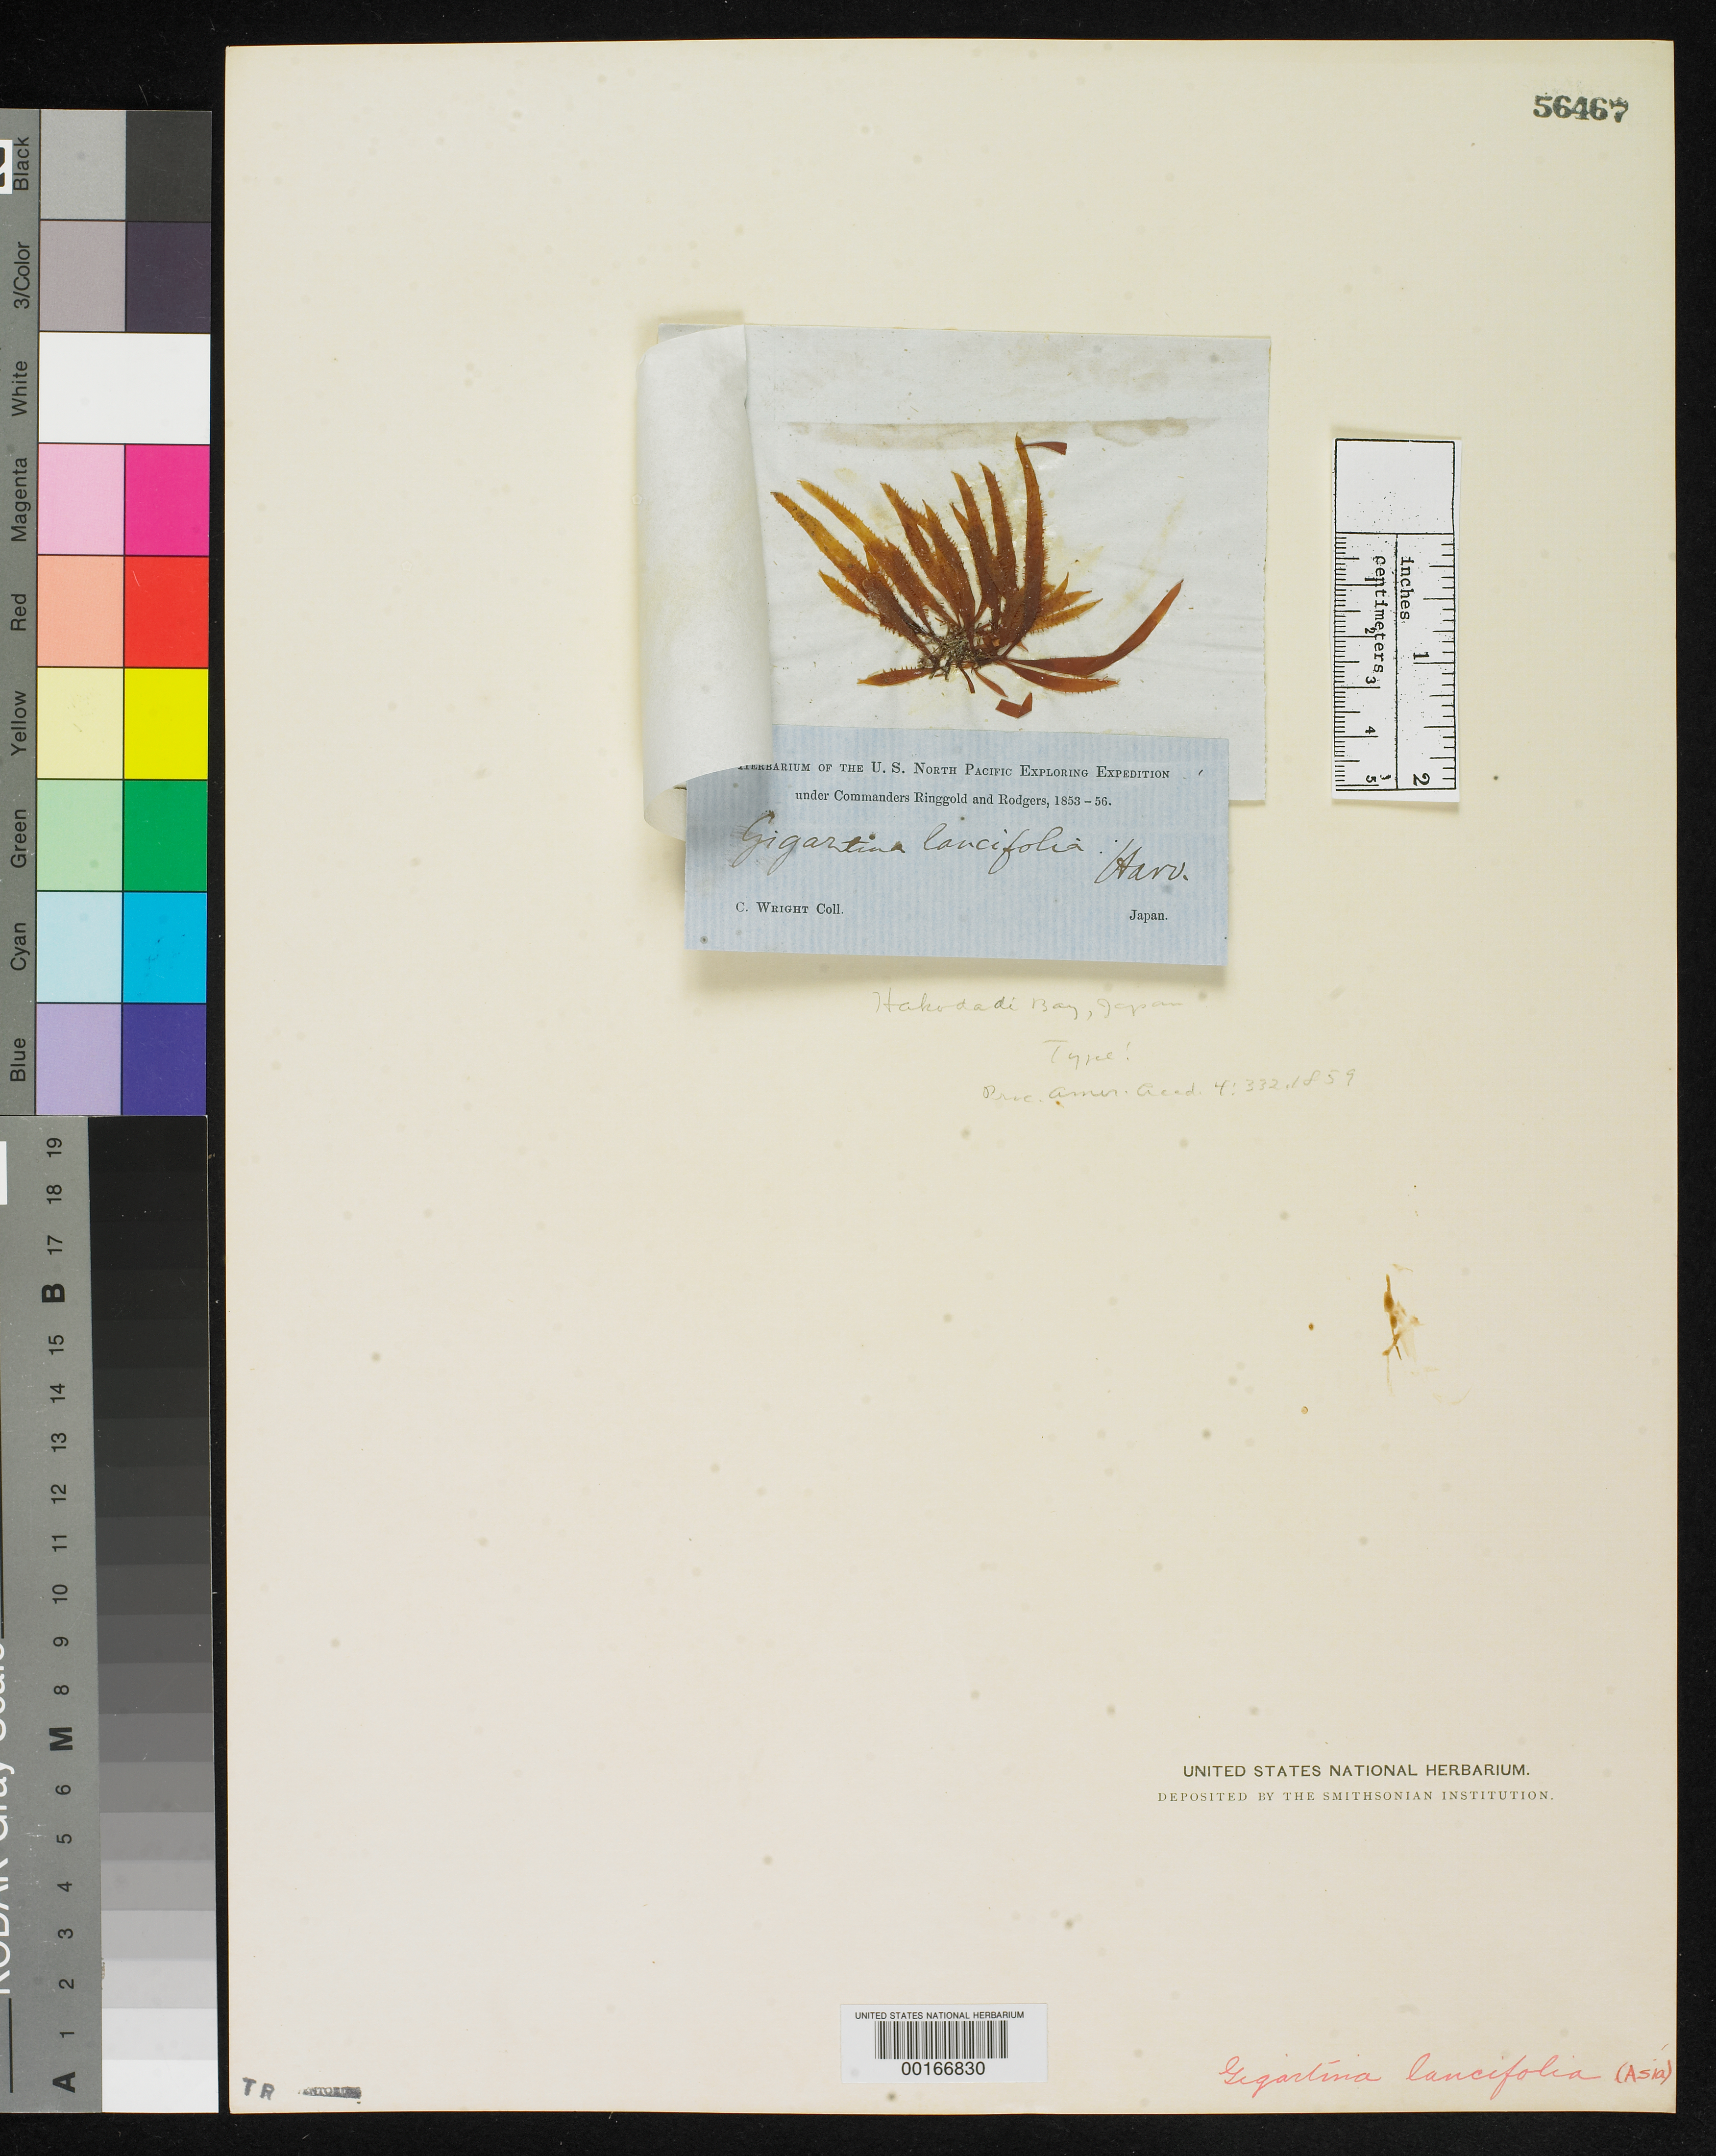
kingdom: Plantae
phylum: Rhodophyta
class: Florideophyceae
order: Gigartinales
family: Gigartinaceae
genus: Gigartina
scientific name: Gigartina lancifolia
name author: Harv.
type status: Isotype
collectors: C. Wright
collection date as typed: Jun 1855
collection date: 1855-06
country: Japan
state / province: Hokkaido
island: Hokkaido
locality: Hakodate Bay (Hakodadi Bay).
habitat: On rocks at half tide.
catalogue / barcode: US 56467